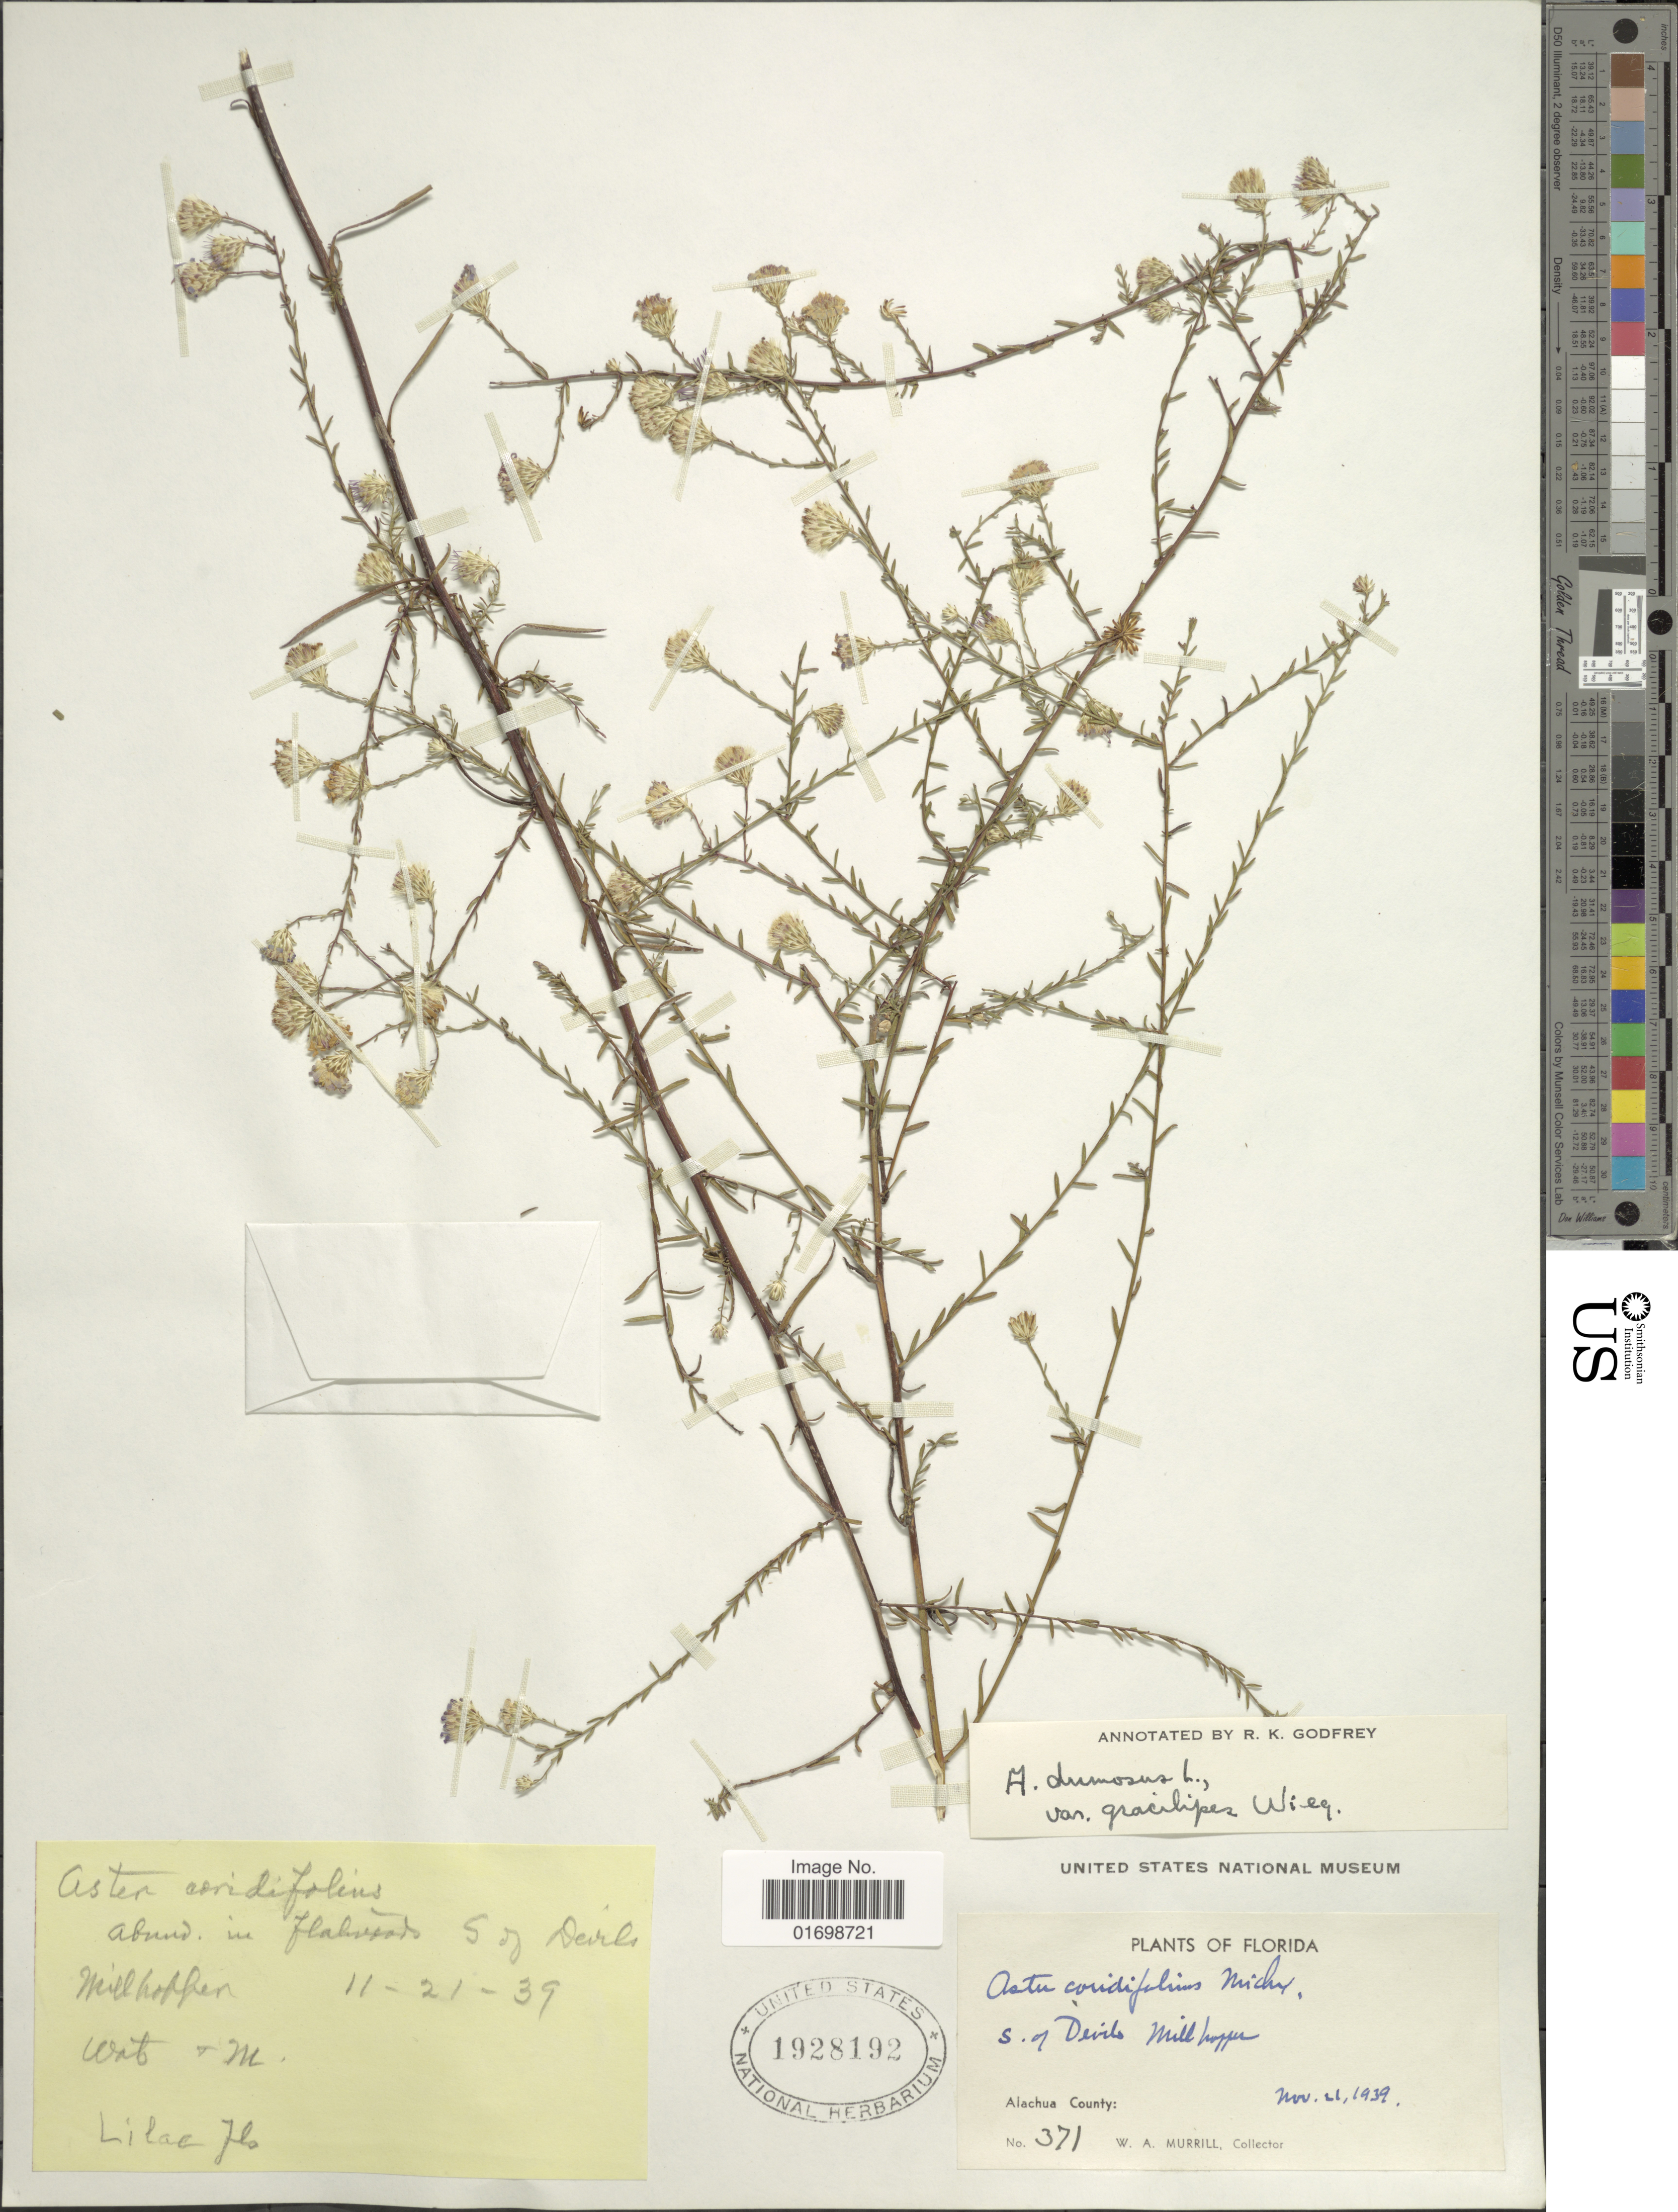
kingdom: Plantae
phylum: Tracheophyta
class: Magnoliopsida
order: Asterales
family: Asteraceae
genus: Symphyotrichum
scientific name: Symphyotrichum dumosum var. gracilipes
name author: (Wiegand) G.L. Nesom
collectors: W. A. Murrill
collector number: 371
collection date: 1939-11-21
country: United States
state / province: Florida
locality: Florida. S. of Devils Mill hopper, Alachua County.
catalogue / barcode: US 1928192